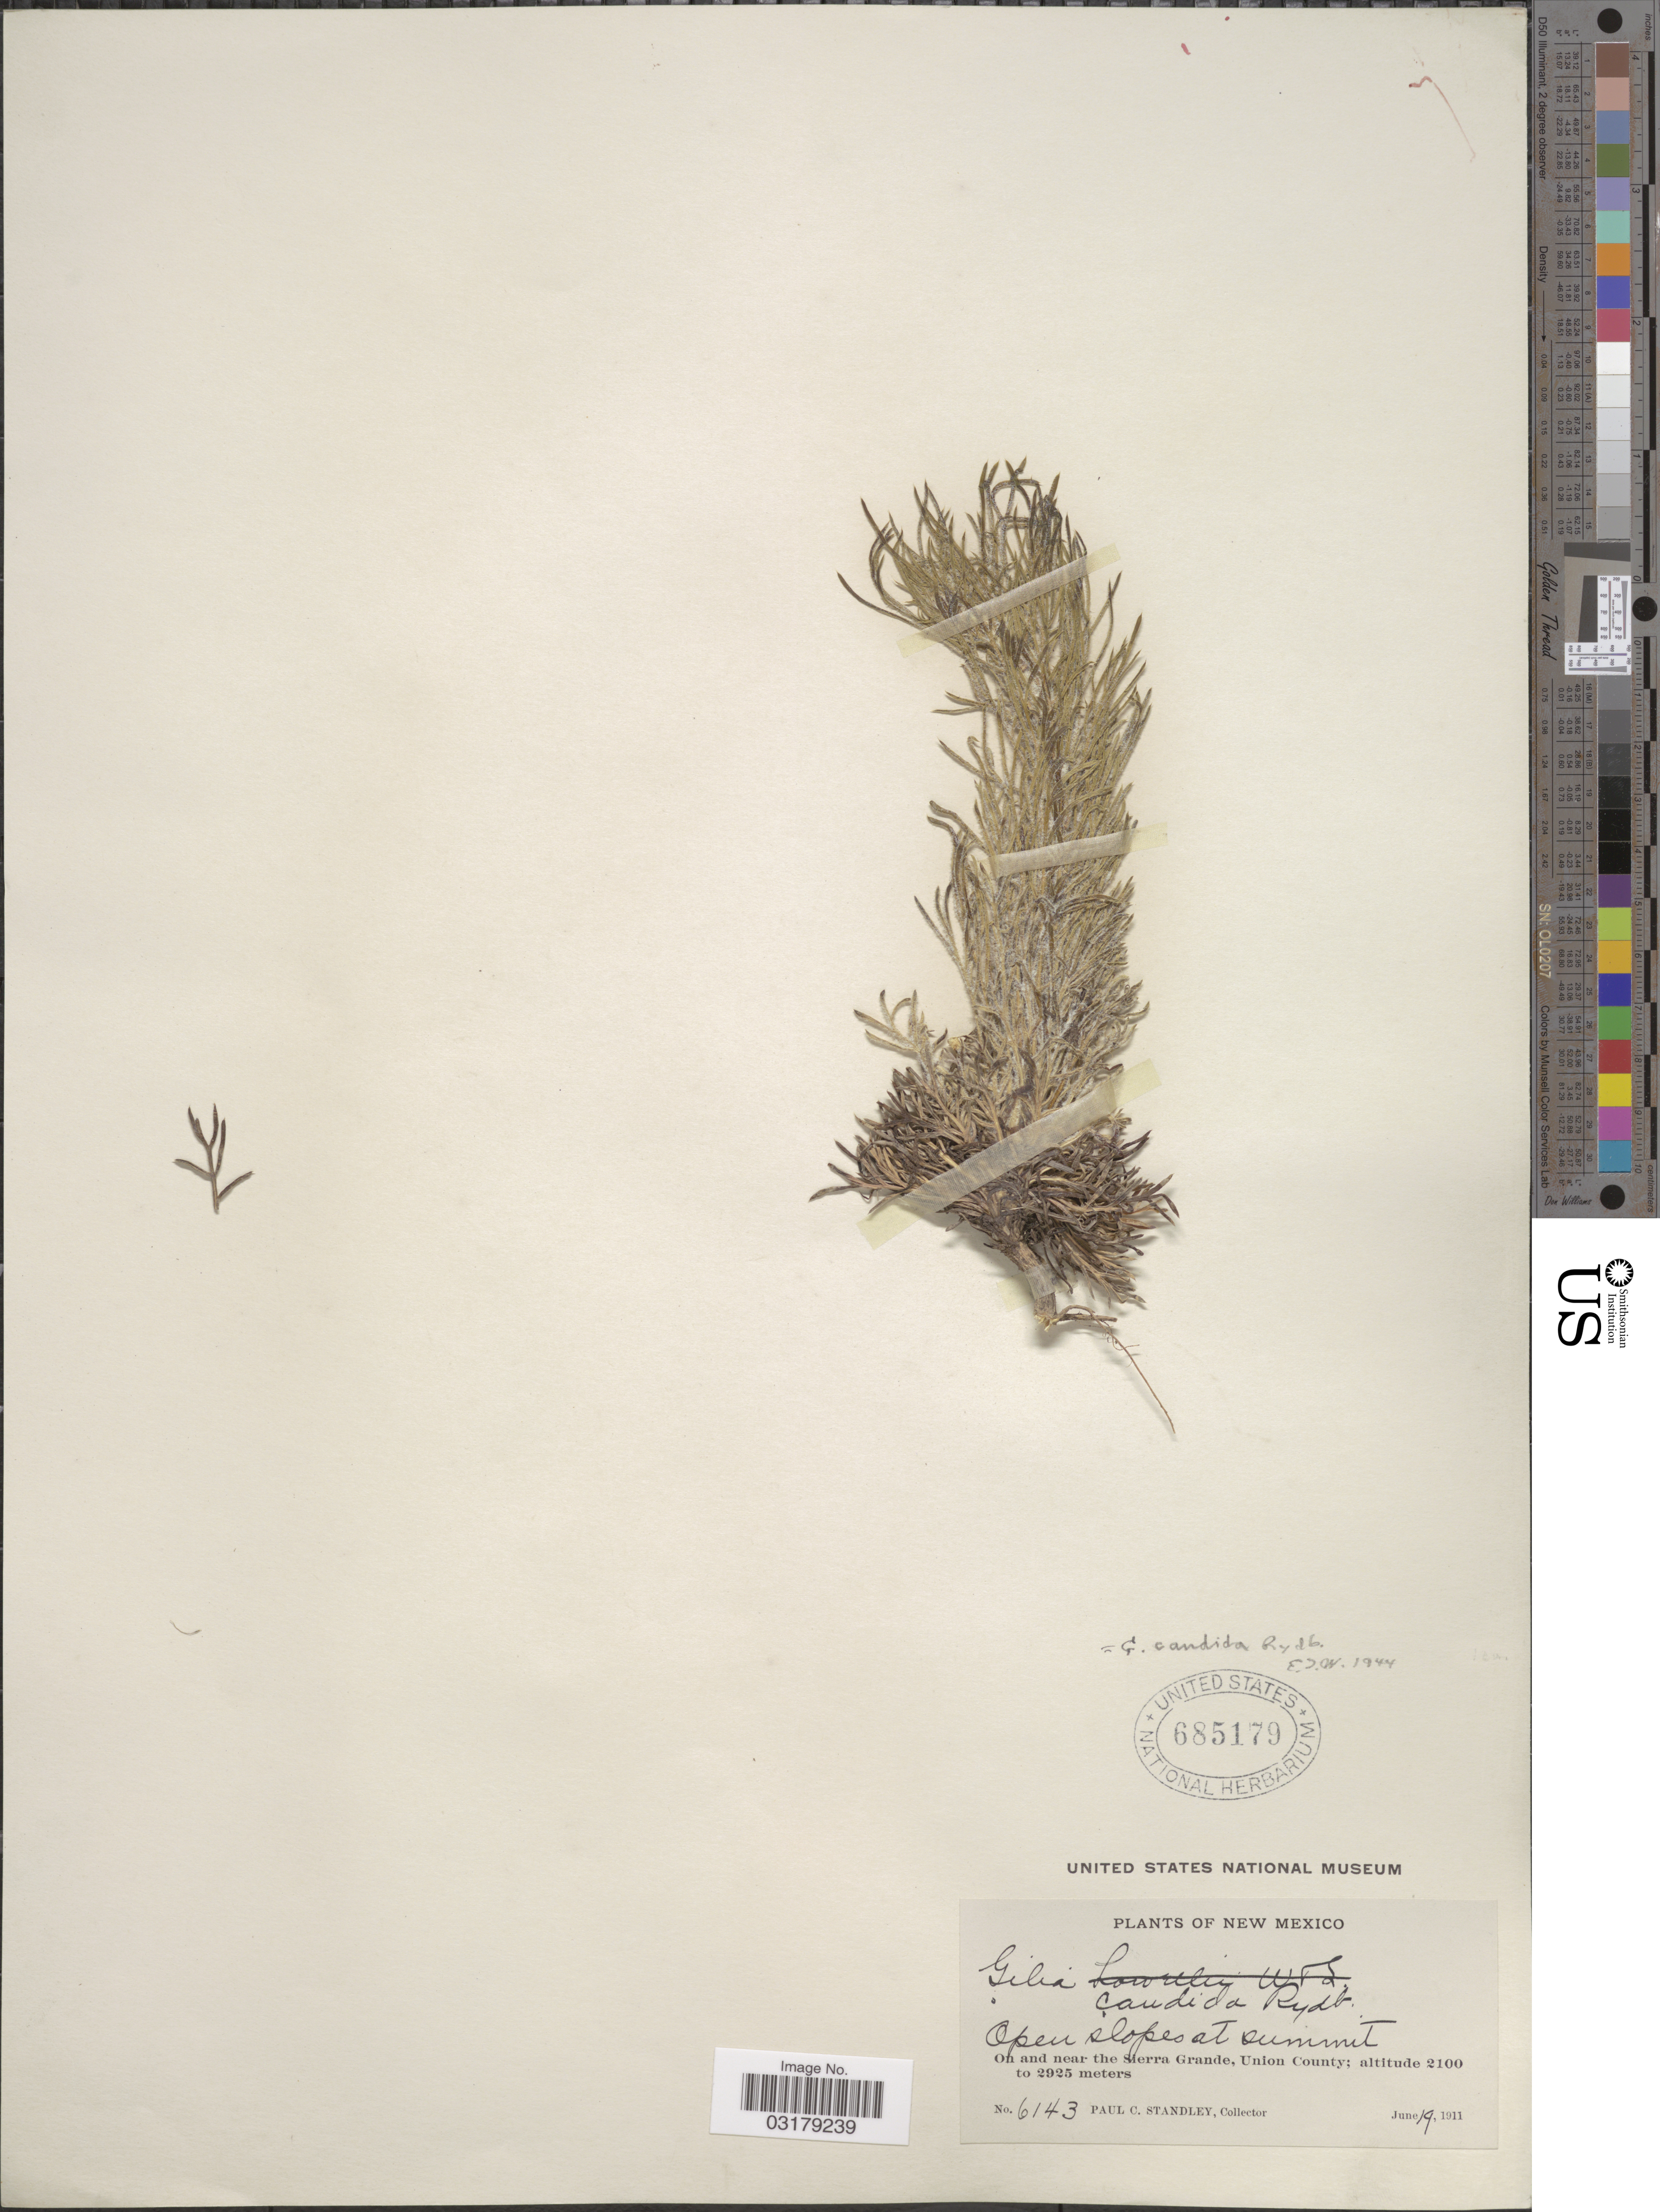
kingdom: Plantae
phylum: Tracheophyta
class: Magnoliopsida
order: Ericales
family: Polemoniaceae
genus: Ipomopsis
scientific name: Ipomopsis aggregata subsp. candida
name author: (Rydb.) V.E. Grant & A.D. Grant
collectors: P. C. Standley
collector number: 6143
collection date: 1911-06-19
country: United States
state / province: New Mexico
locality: Open slopes at summit. On and near the Sierra Grande, Union County.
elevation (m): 2100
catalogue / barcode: US 685179